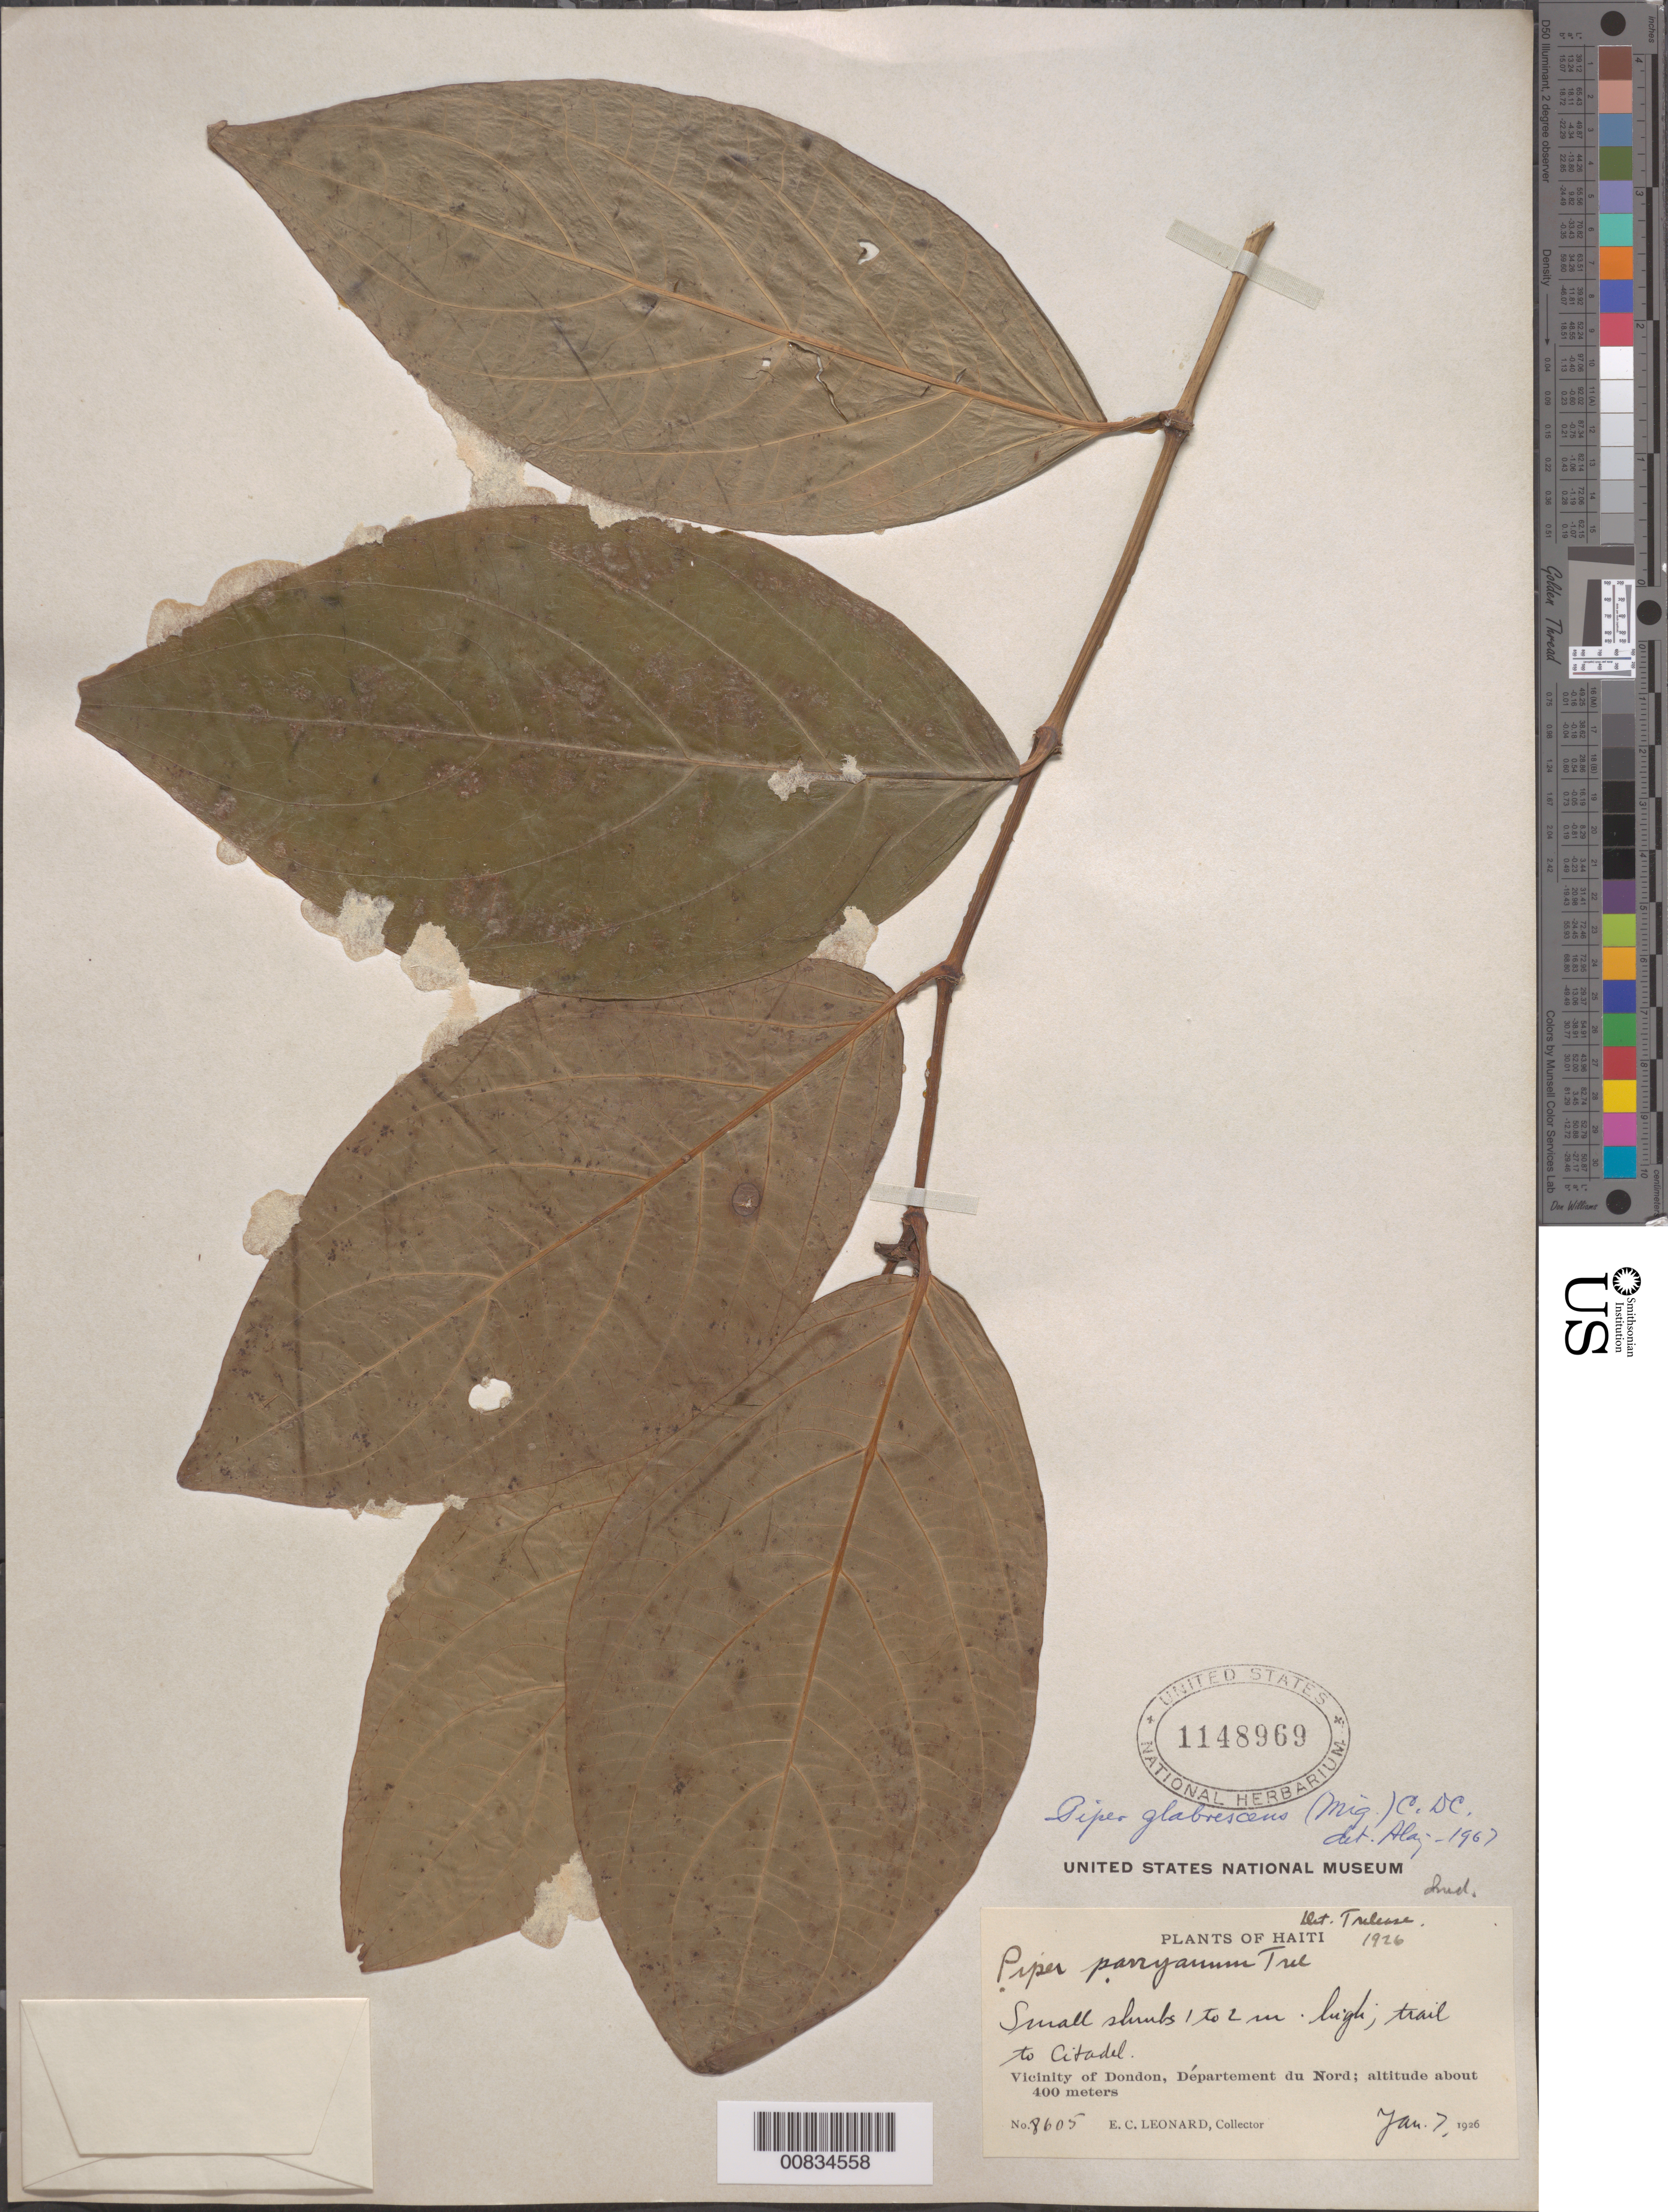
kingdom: Plantae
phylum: Tracheophyta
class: Magnoliopsida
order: Piperales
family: Piperaceae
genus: Piper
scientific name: Piper glabrescens var. venezuelense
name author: (C. DC.) Trel. & Yunck.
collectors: E. C. Leonard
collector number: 8605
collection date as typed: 07 Jan 1926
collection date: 1926-01-07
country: Haiti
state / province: Nord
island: Hispaniola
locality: Vicinity of Dondon.Trail to Citadel.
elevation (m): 400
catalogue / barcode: US 1148969